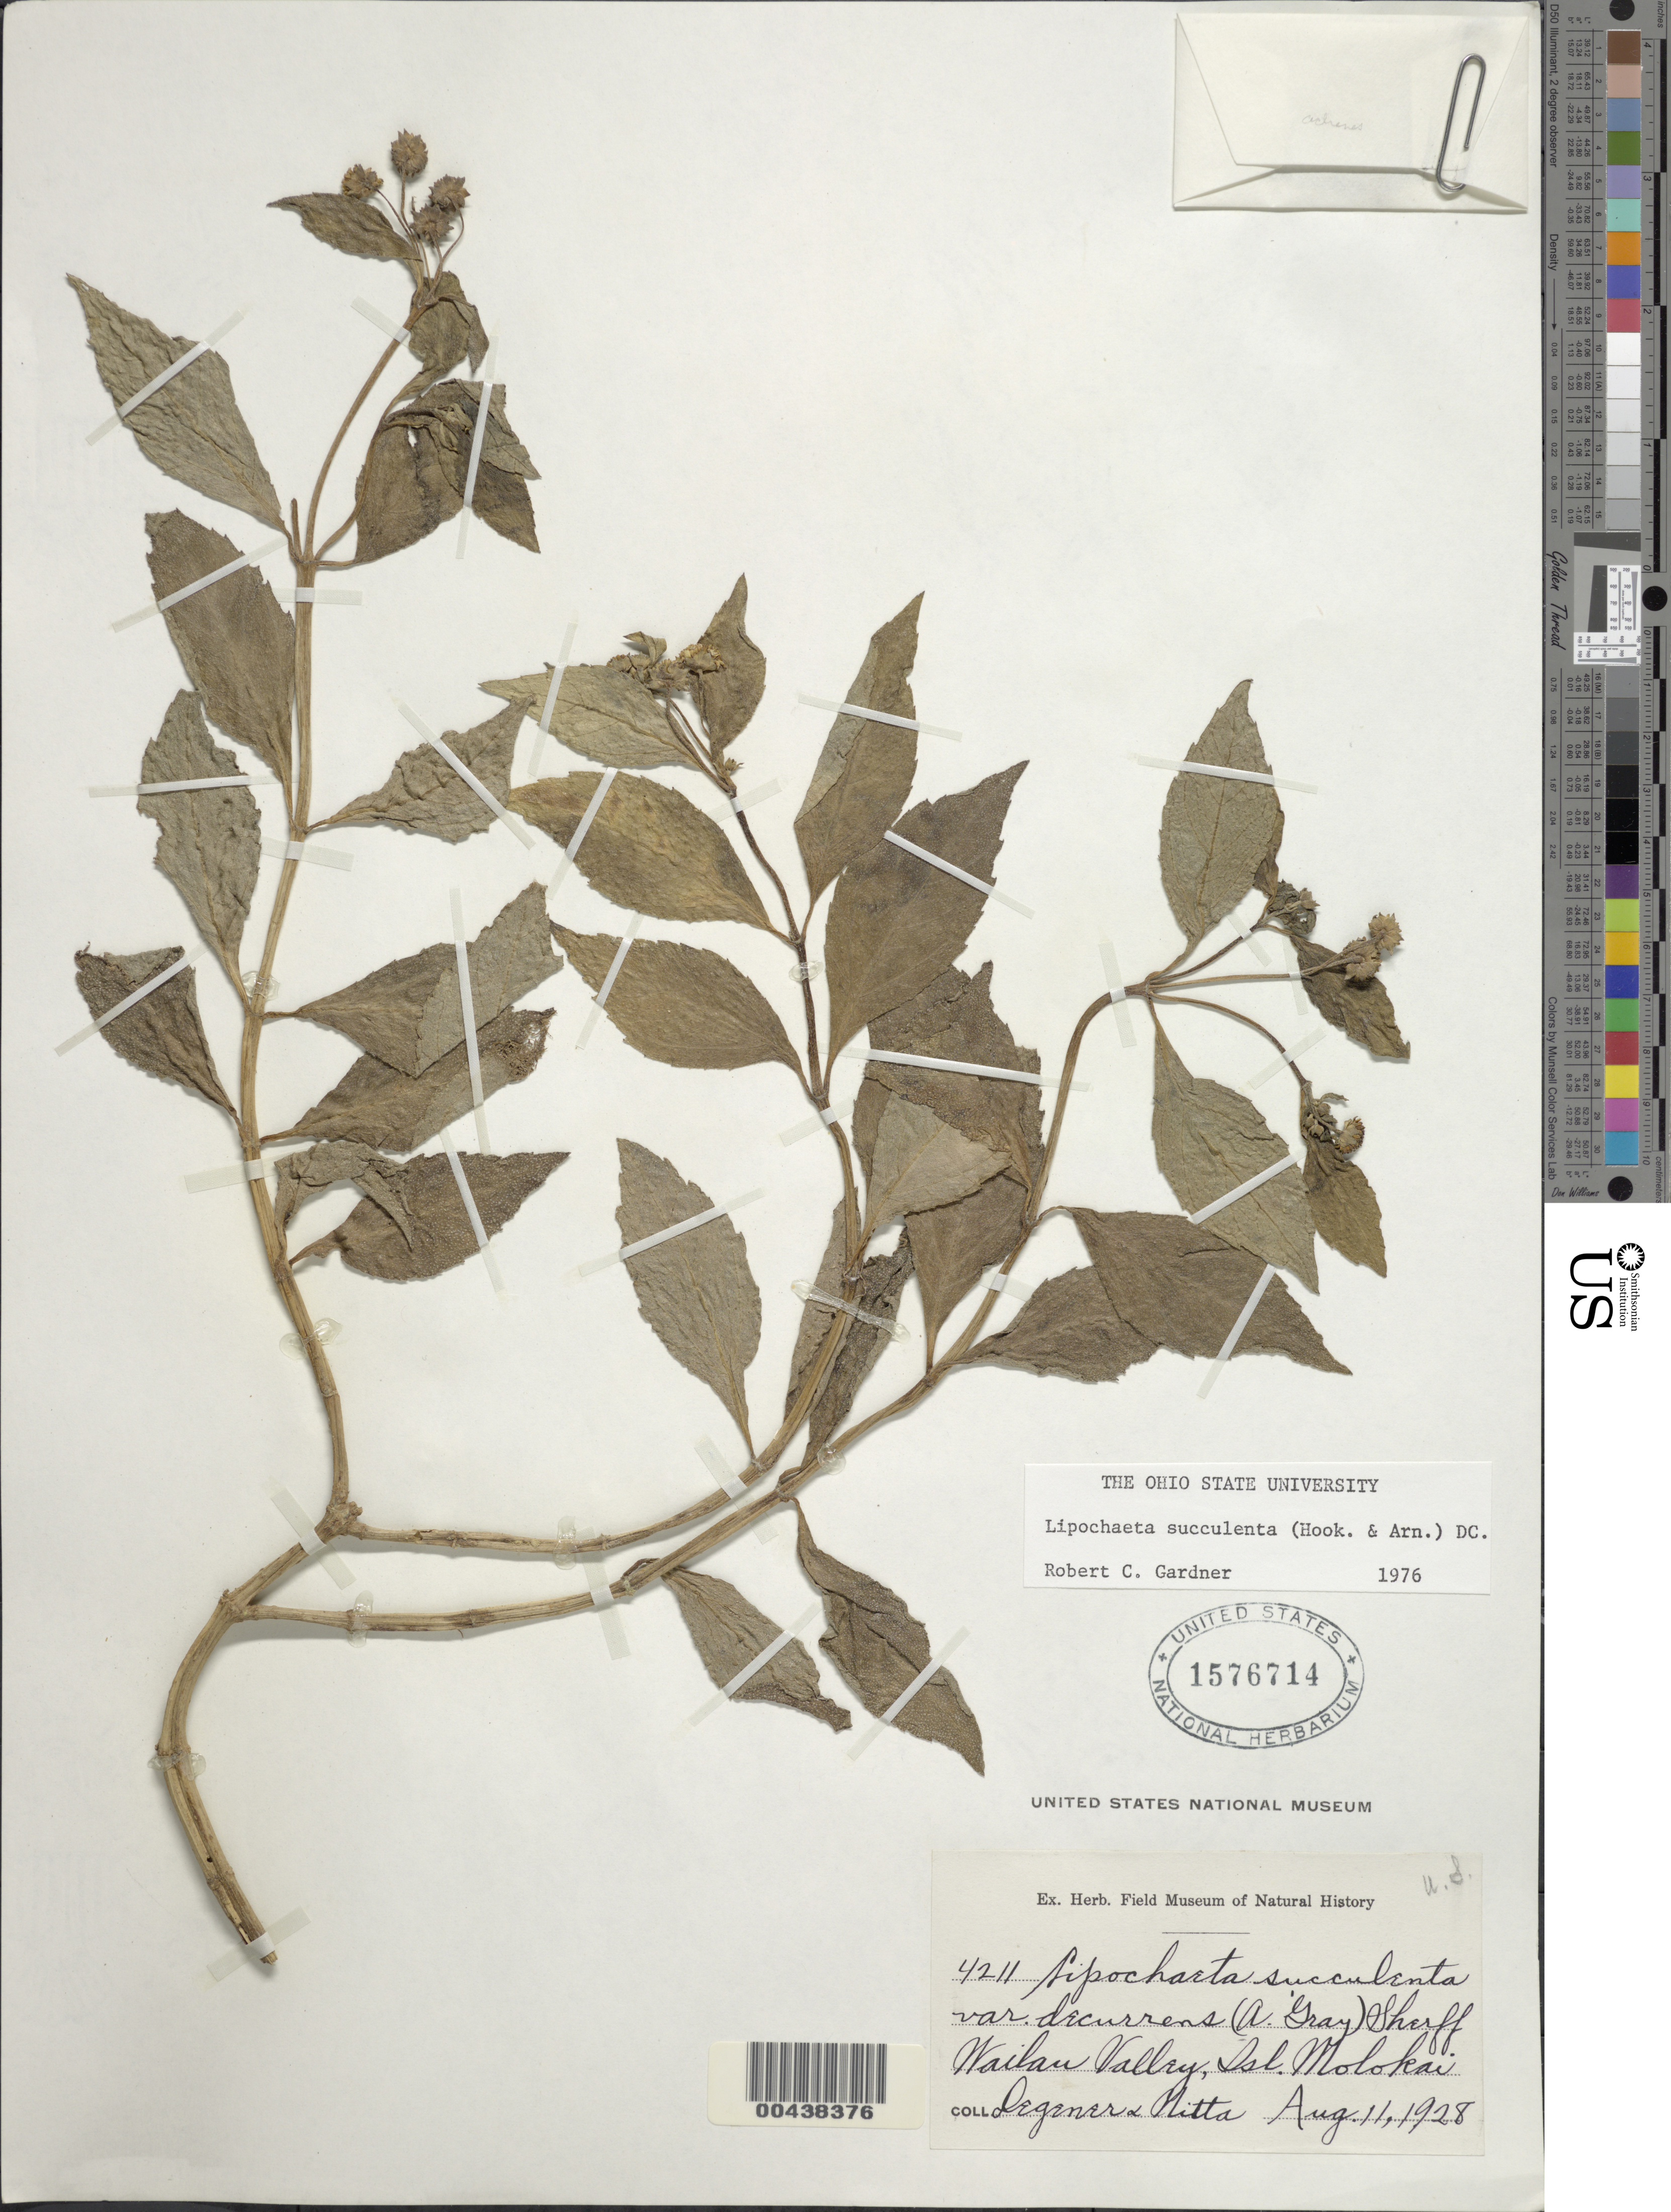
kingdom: Plantae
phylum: Tracheophyta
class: Magnoliopsida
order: Asterales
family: Asteraceae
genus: Lipochaeta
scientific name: Lipochaeta succulenta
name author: (Hook. & Arn.) DC.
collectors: O. Degener & Nitta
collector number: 4211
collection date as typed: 11 Aug 1928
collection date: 1928-08-11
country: United States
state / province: Hawaii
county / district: Maui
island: Moloka'i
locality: Wailau Valley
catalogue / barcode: US 1576714